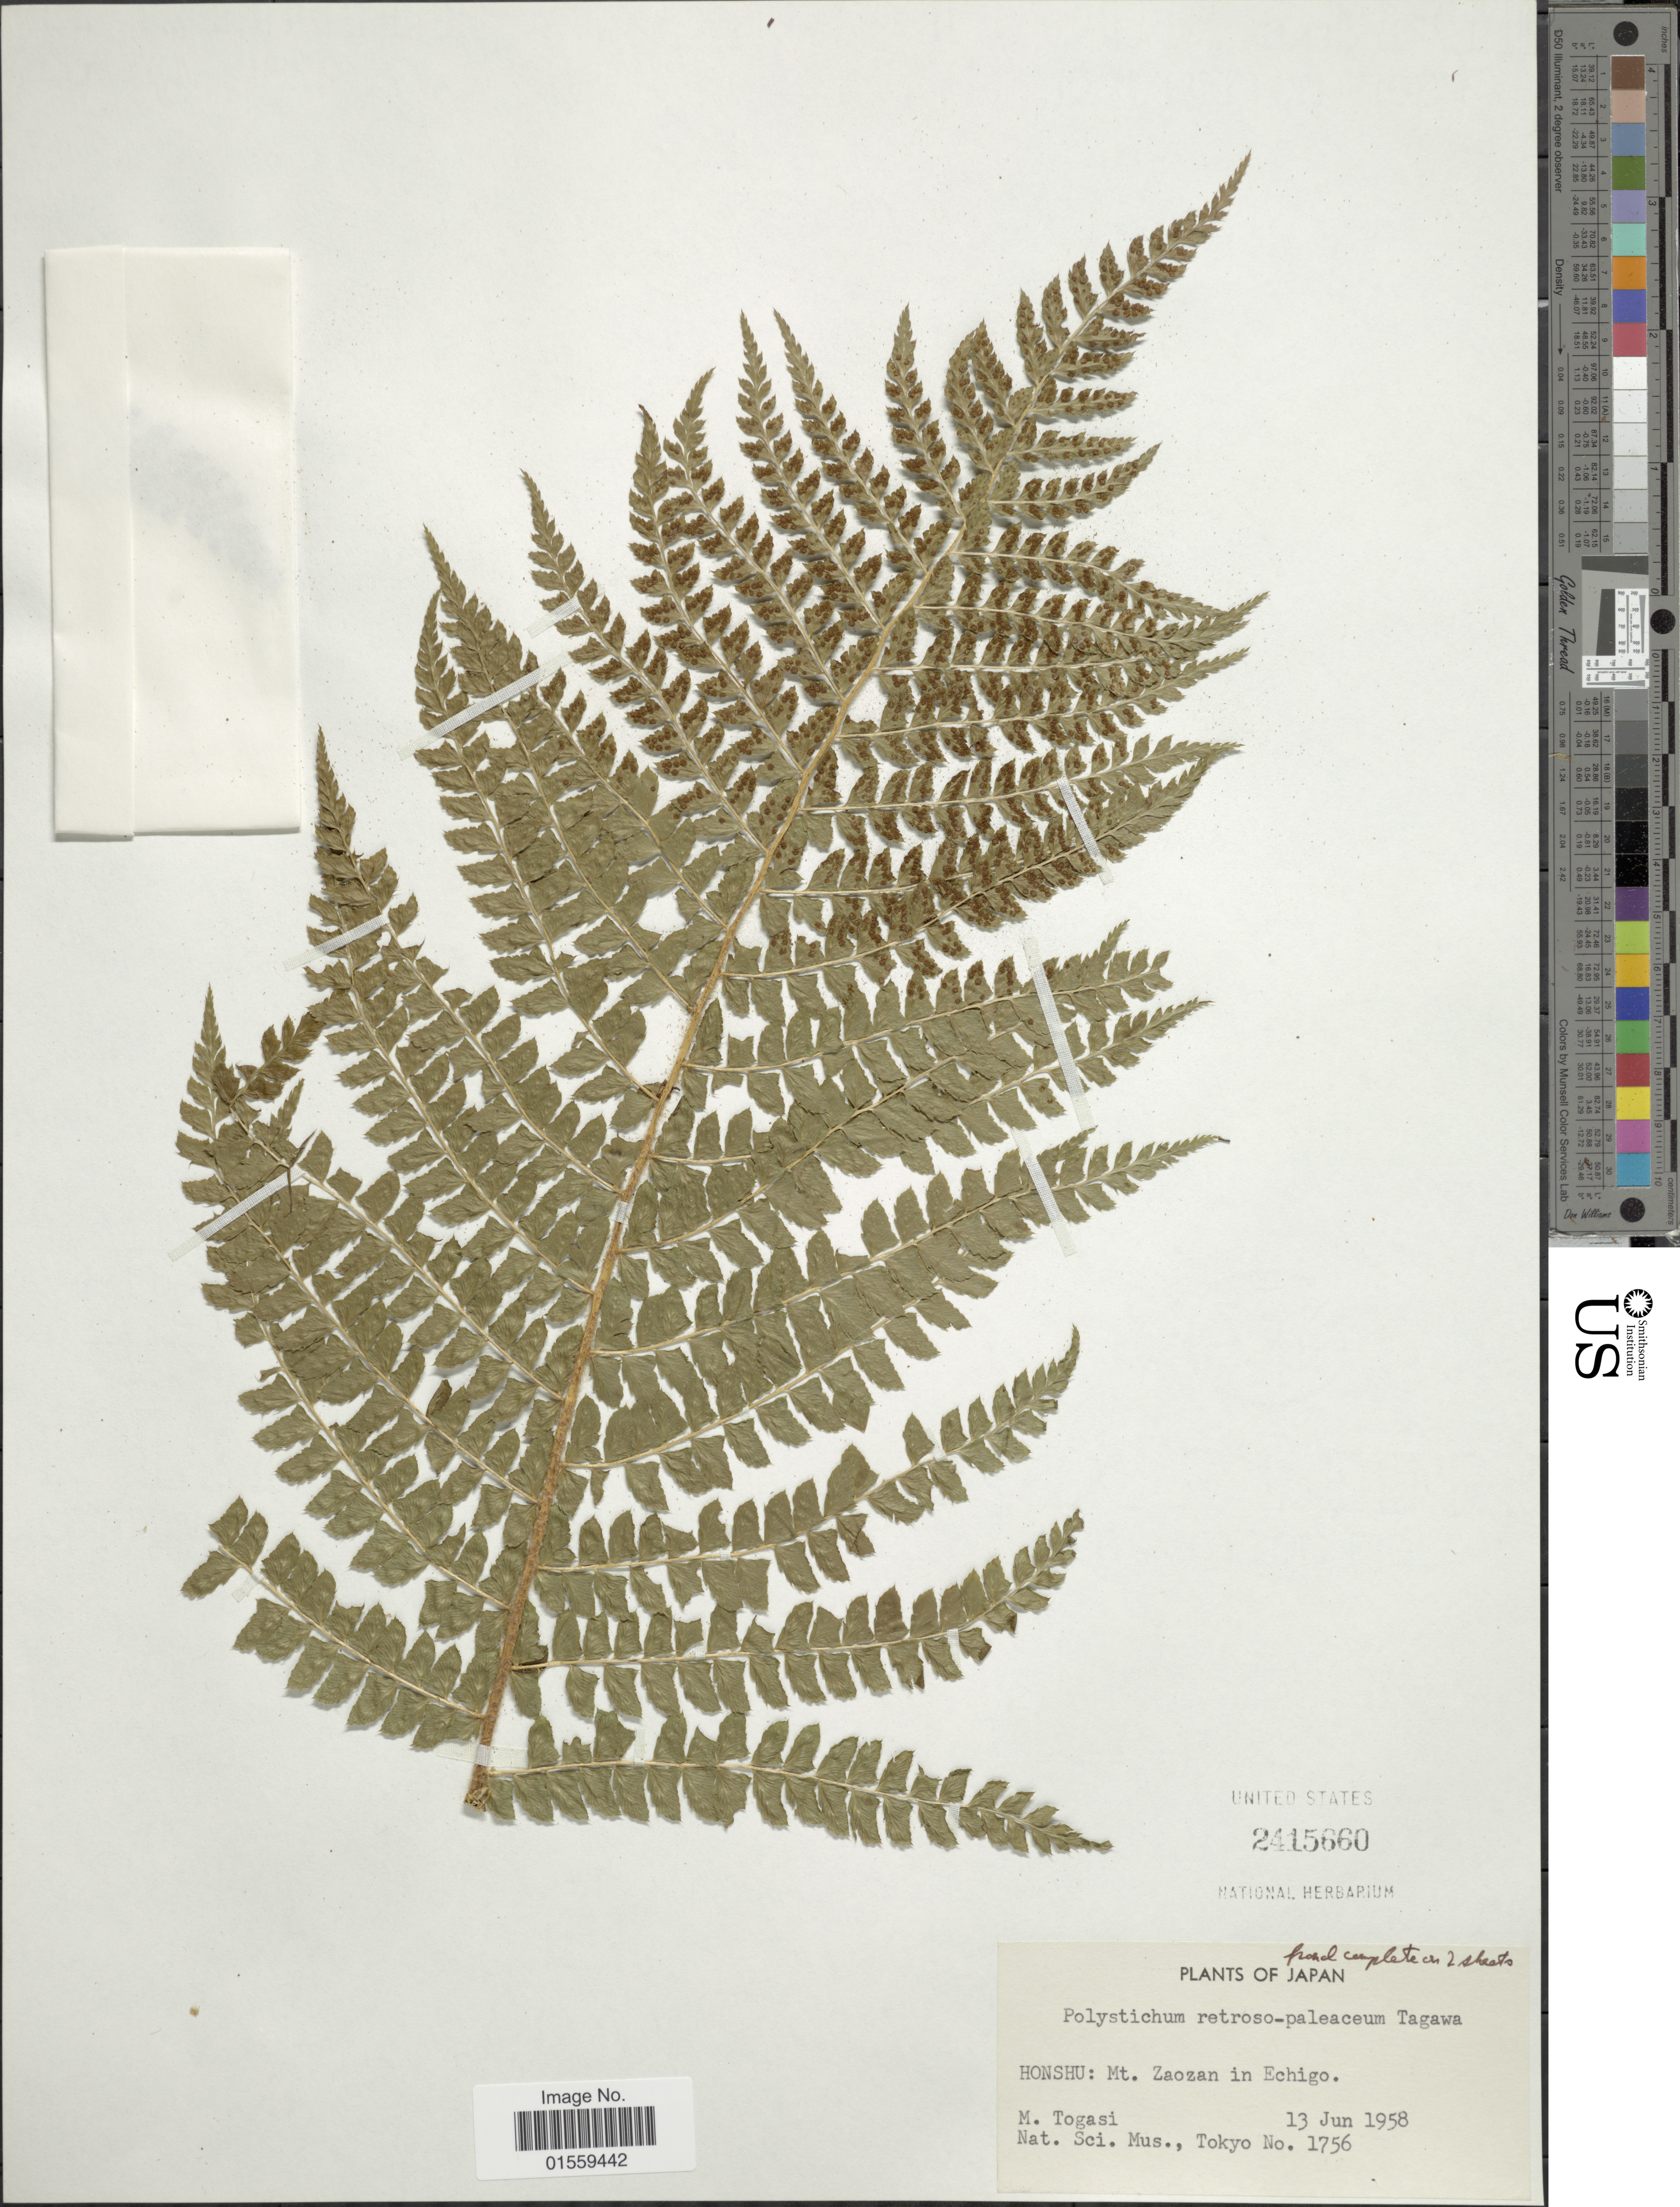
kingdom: Plantae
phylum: Tracheophyta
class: Polypodiopsida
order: Polypodiales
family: Dryopteridaceae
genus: Polystichum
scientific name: Polystichum retrosopaleaceum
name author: (Kodama) Tagawa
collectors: M. Togasi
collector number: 1756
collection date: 1958-06-13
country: Japan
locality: Honshu: Mt. Zaozan in Echigo.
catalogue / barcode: US 2415660